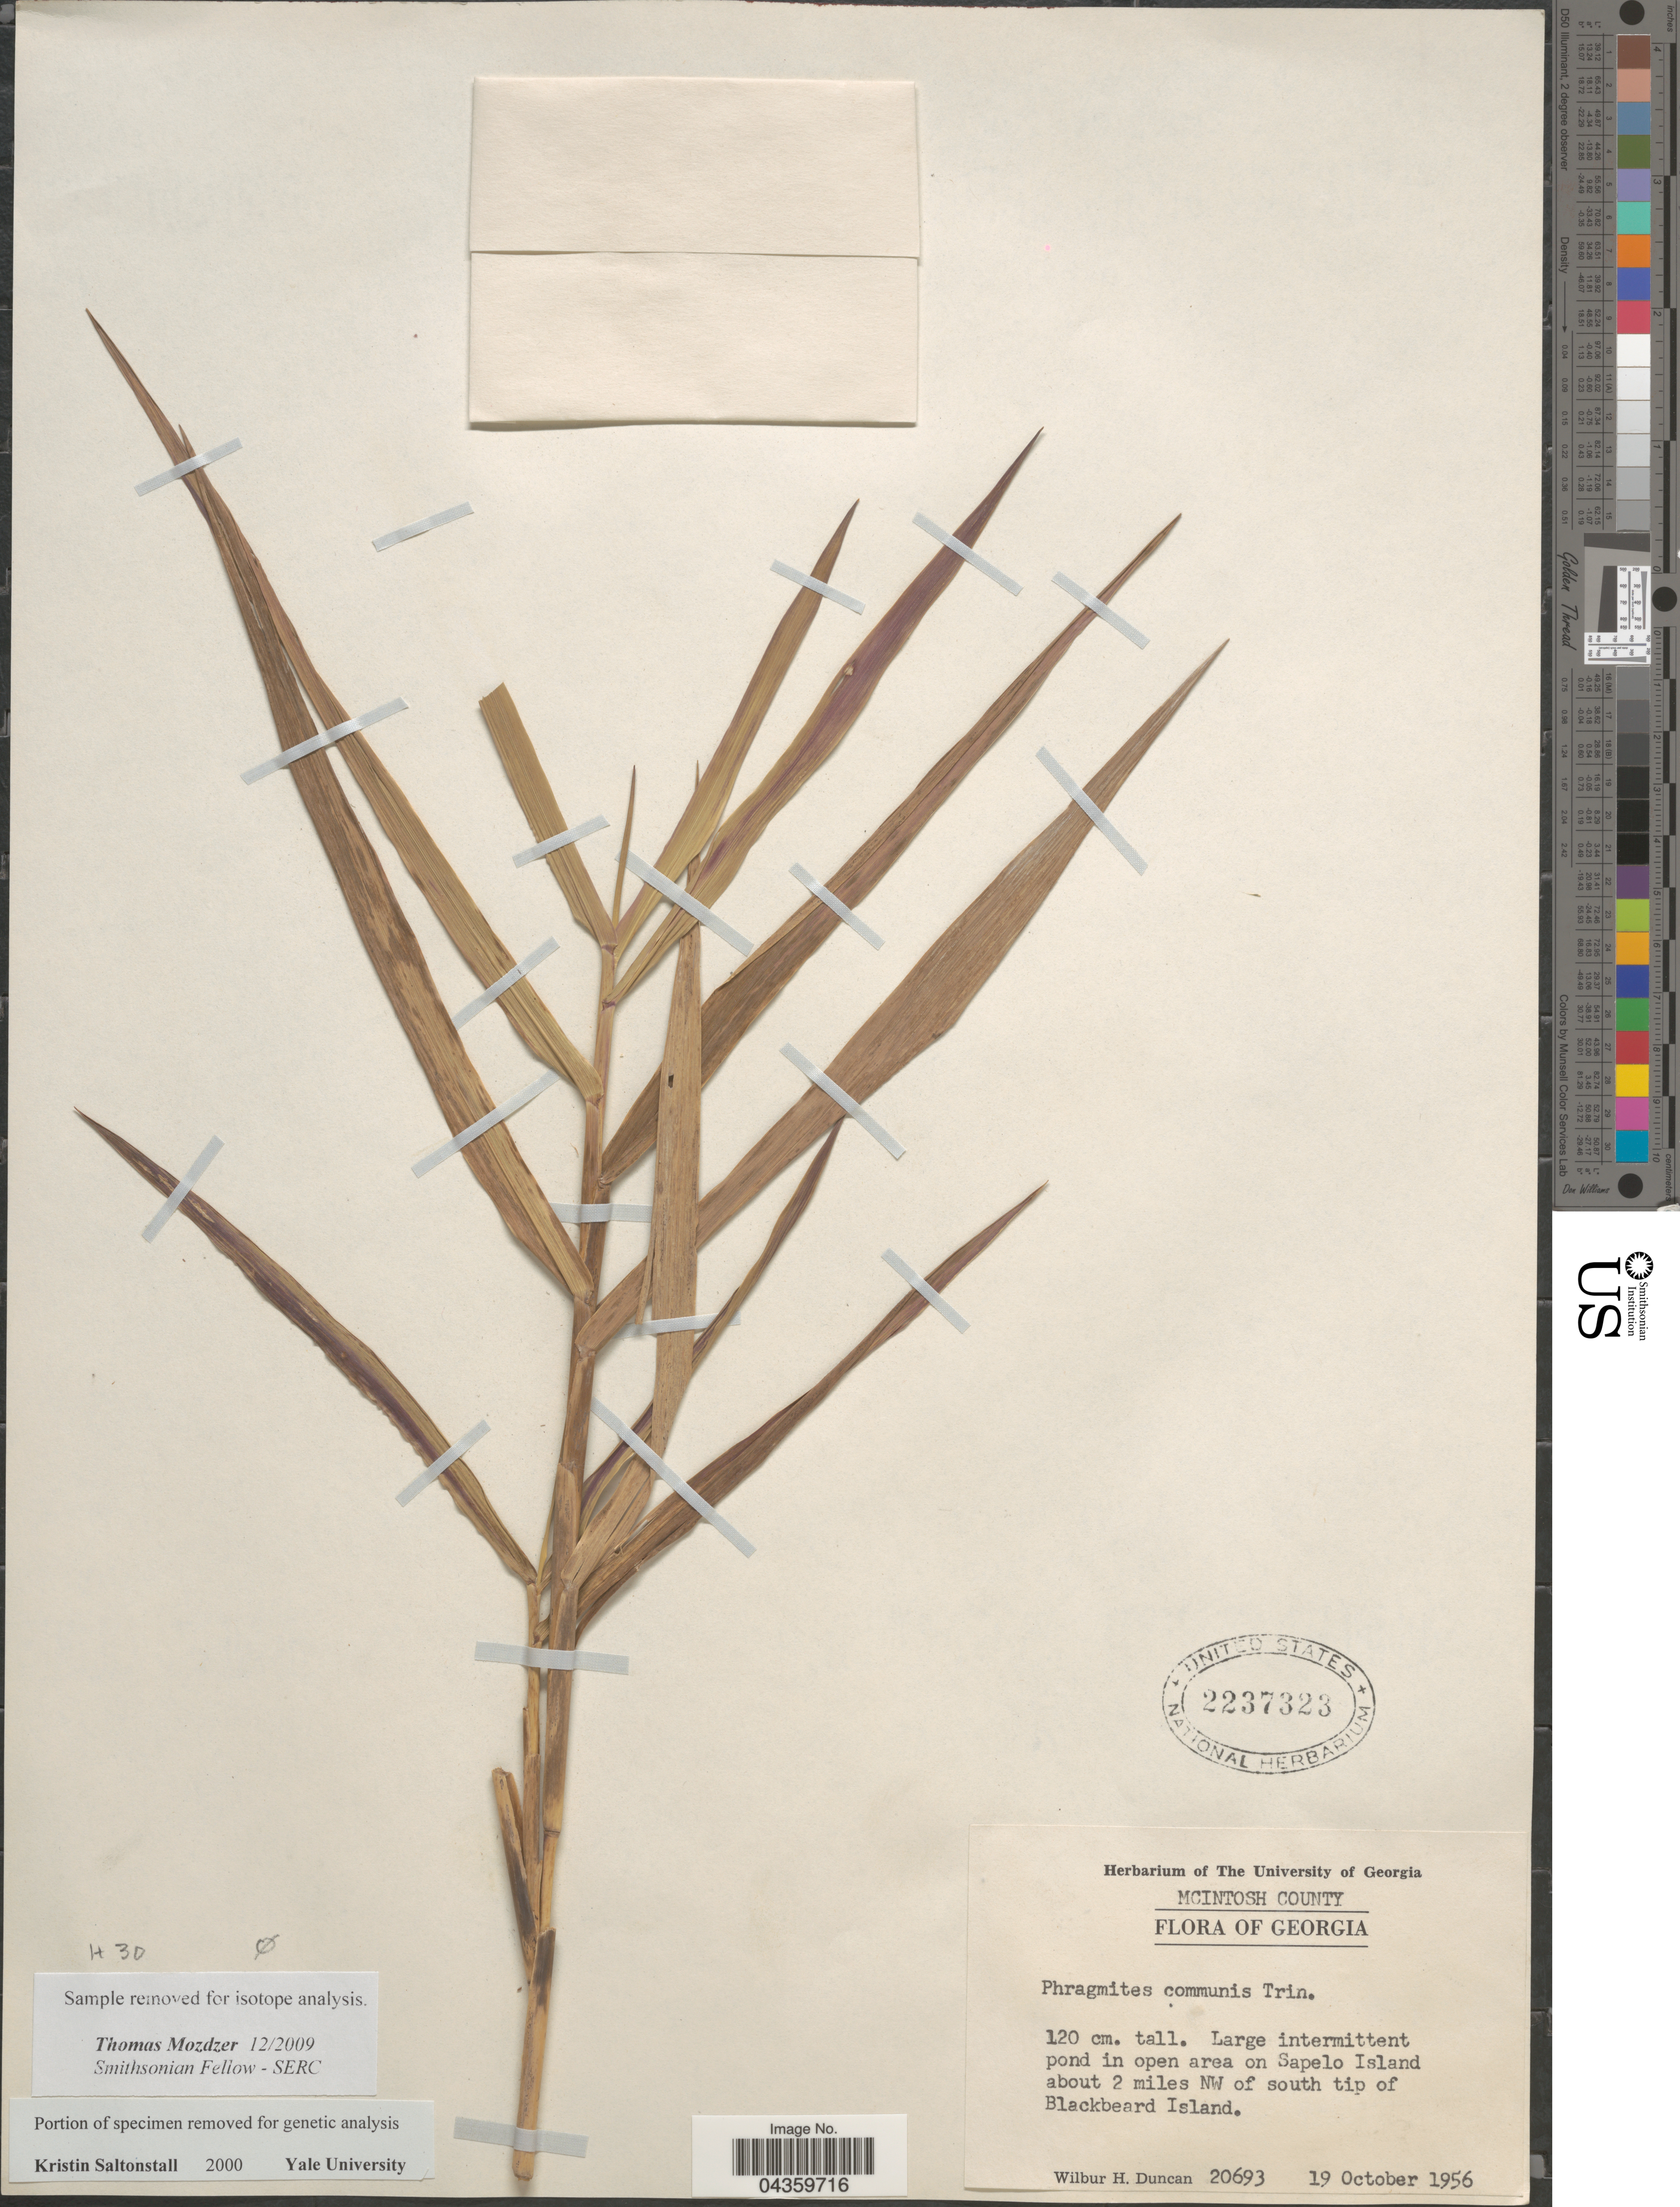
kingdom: Plantae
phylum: Tracheophyta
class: Liliopsida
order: Poales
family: Poaceae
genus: Phragmites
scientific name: Phragmites australis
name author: (Cav.) Trin. ex Steud.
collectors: W. H. Duncan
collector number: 20693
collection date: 1956-10-19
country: United States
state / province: Georgia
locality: McIntosh County. Large intermittent pond in open area on Sapelo Island about 2 miles NW of south tip of Blackbeard Island.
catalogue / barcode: US 2237323